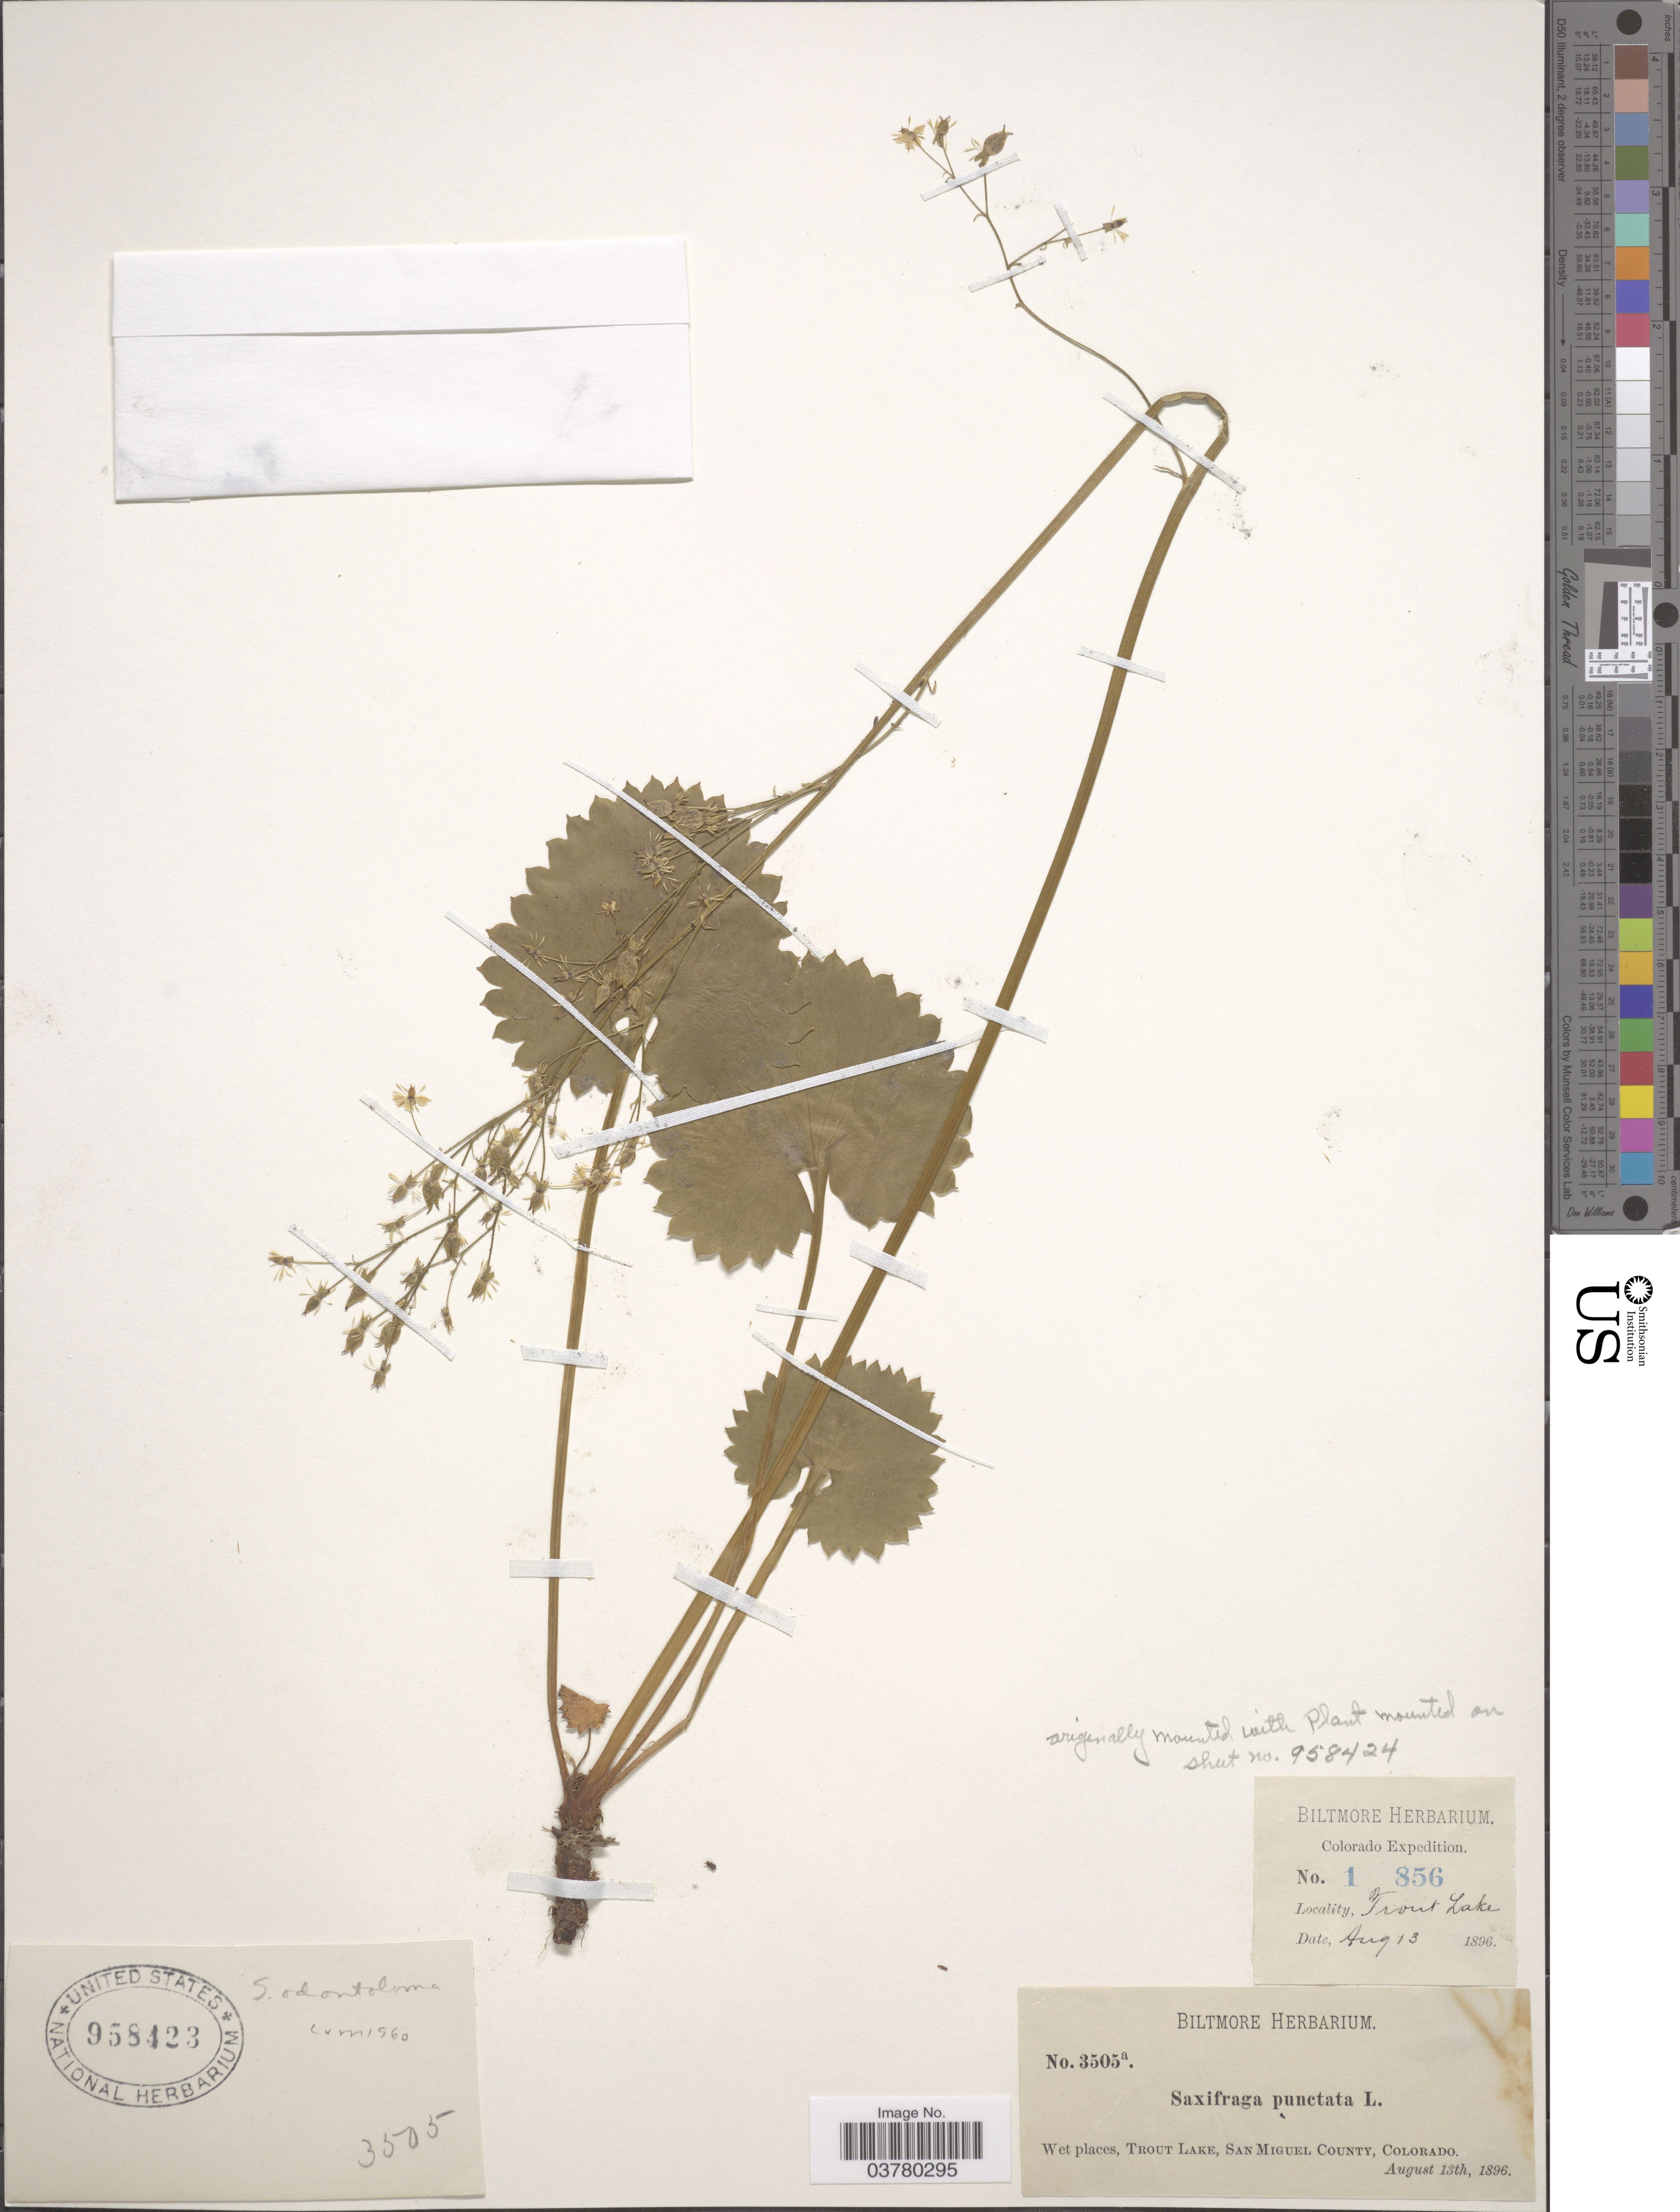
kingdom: Plantae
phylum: Tracheophyta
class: Magnoliopsida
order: Saxifragales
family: Saxifragaceae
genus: Micranthes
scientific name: Micranthes odontoloma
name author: (Piper) A. Heller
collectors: ex herb. Biltmore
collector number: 3505a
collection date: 1896-08-13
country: United States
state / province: Colorado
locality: Colorado Expedition. Trout Lake, San Miguel County.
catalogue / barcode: US 958423